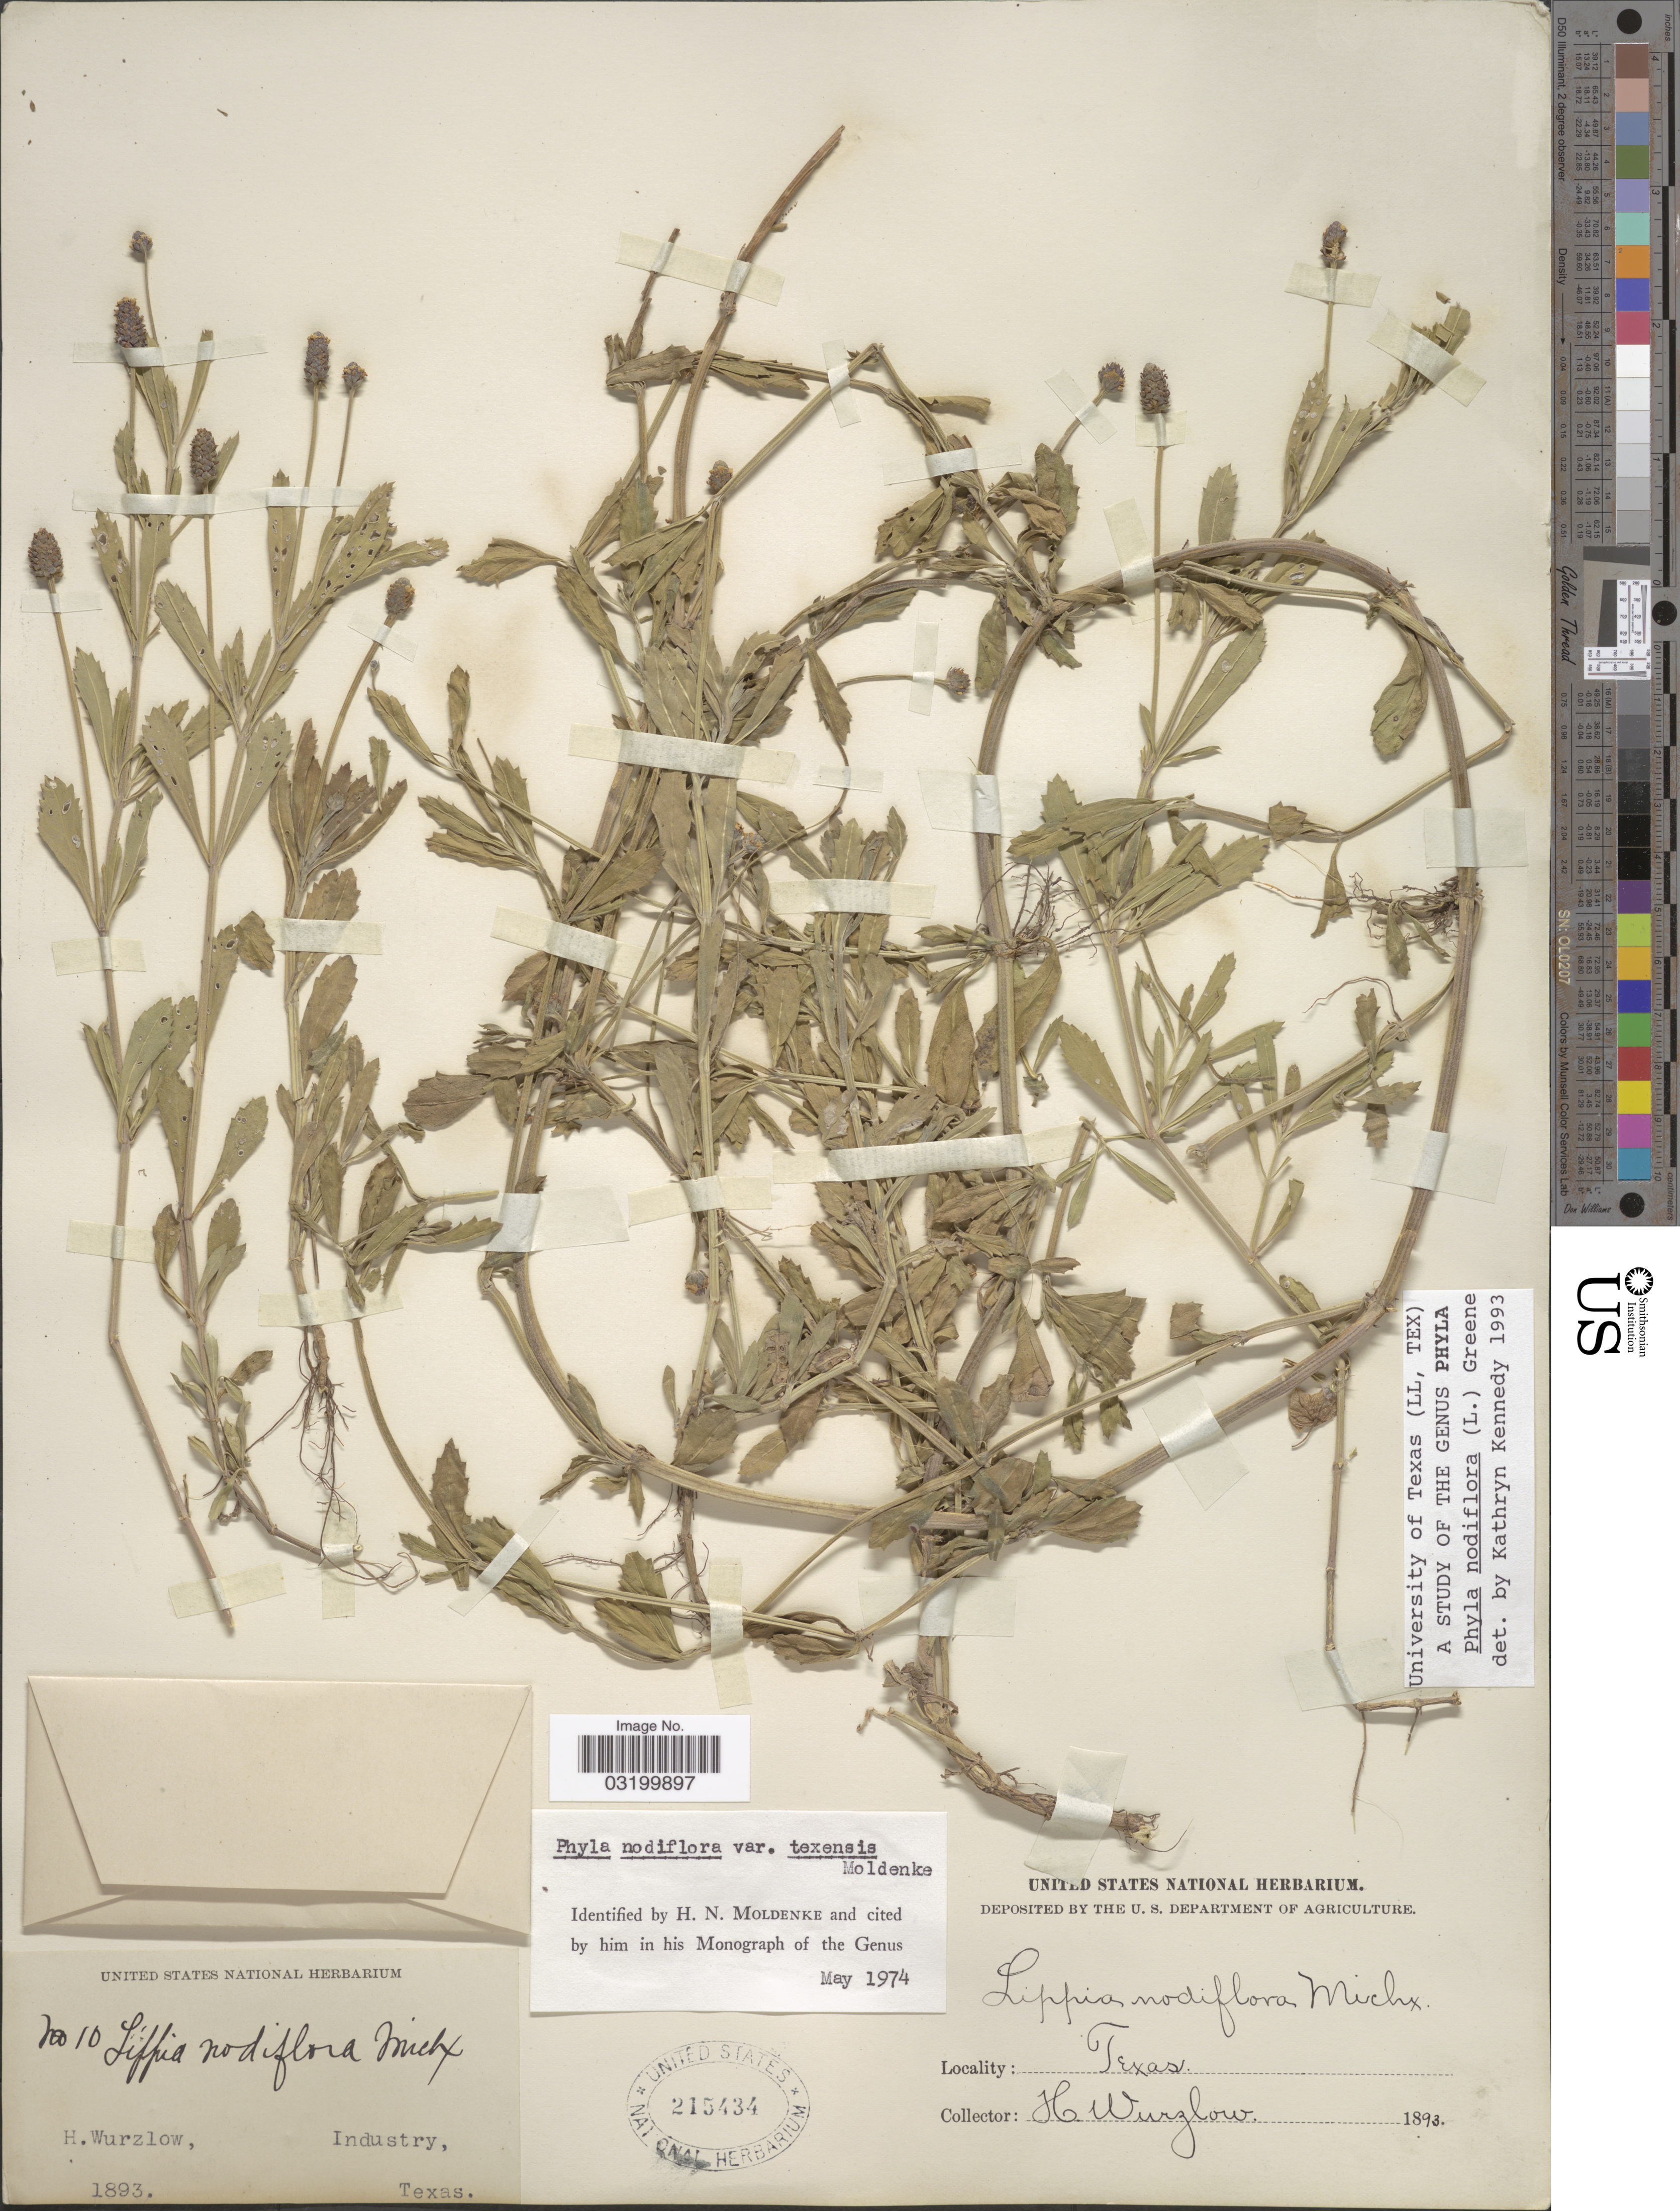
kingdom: Plantae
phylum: Tracheophyta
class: Magnoliopsida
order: Lamiales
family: Verbenaceae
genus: Phyla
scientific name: Phyla nodiflora var. nodiflora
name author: (L.) Greene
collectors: H. Wurzlow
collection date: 1893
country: United States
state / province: Texas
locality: Industry.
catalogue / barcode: US 215434